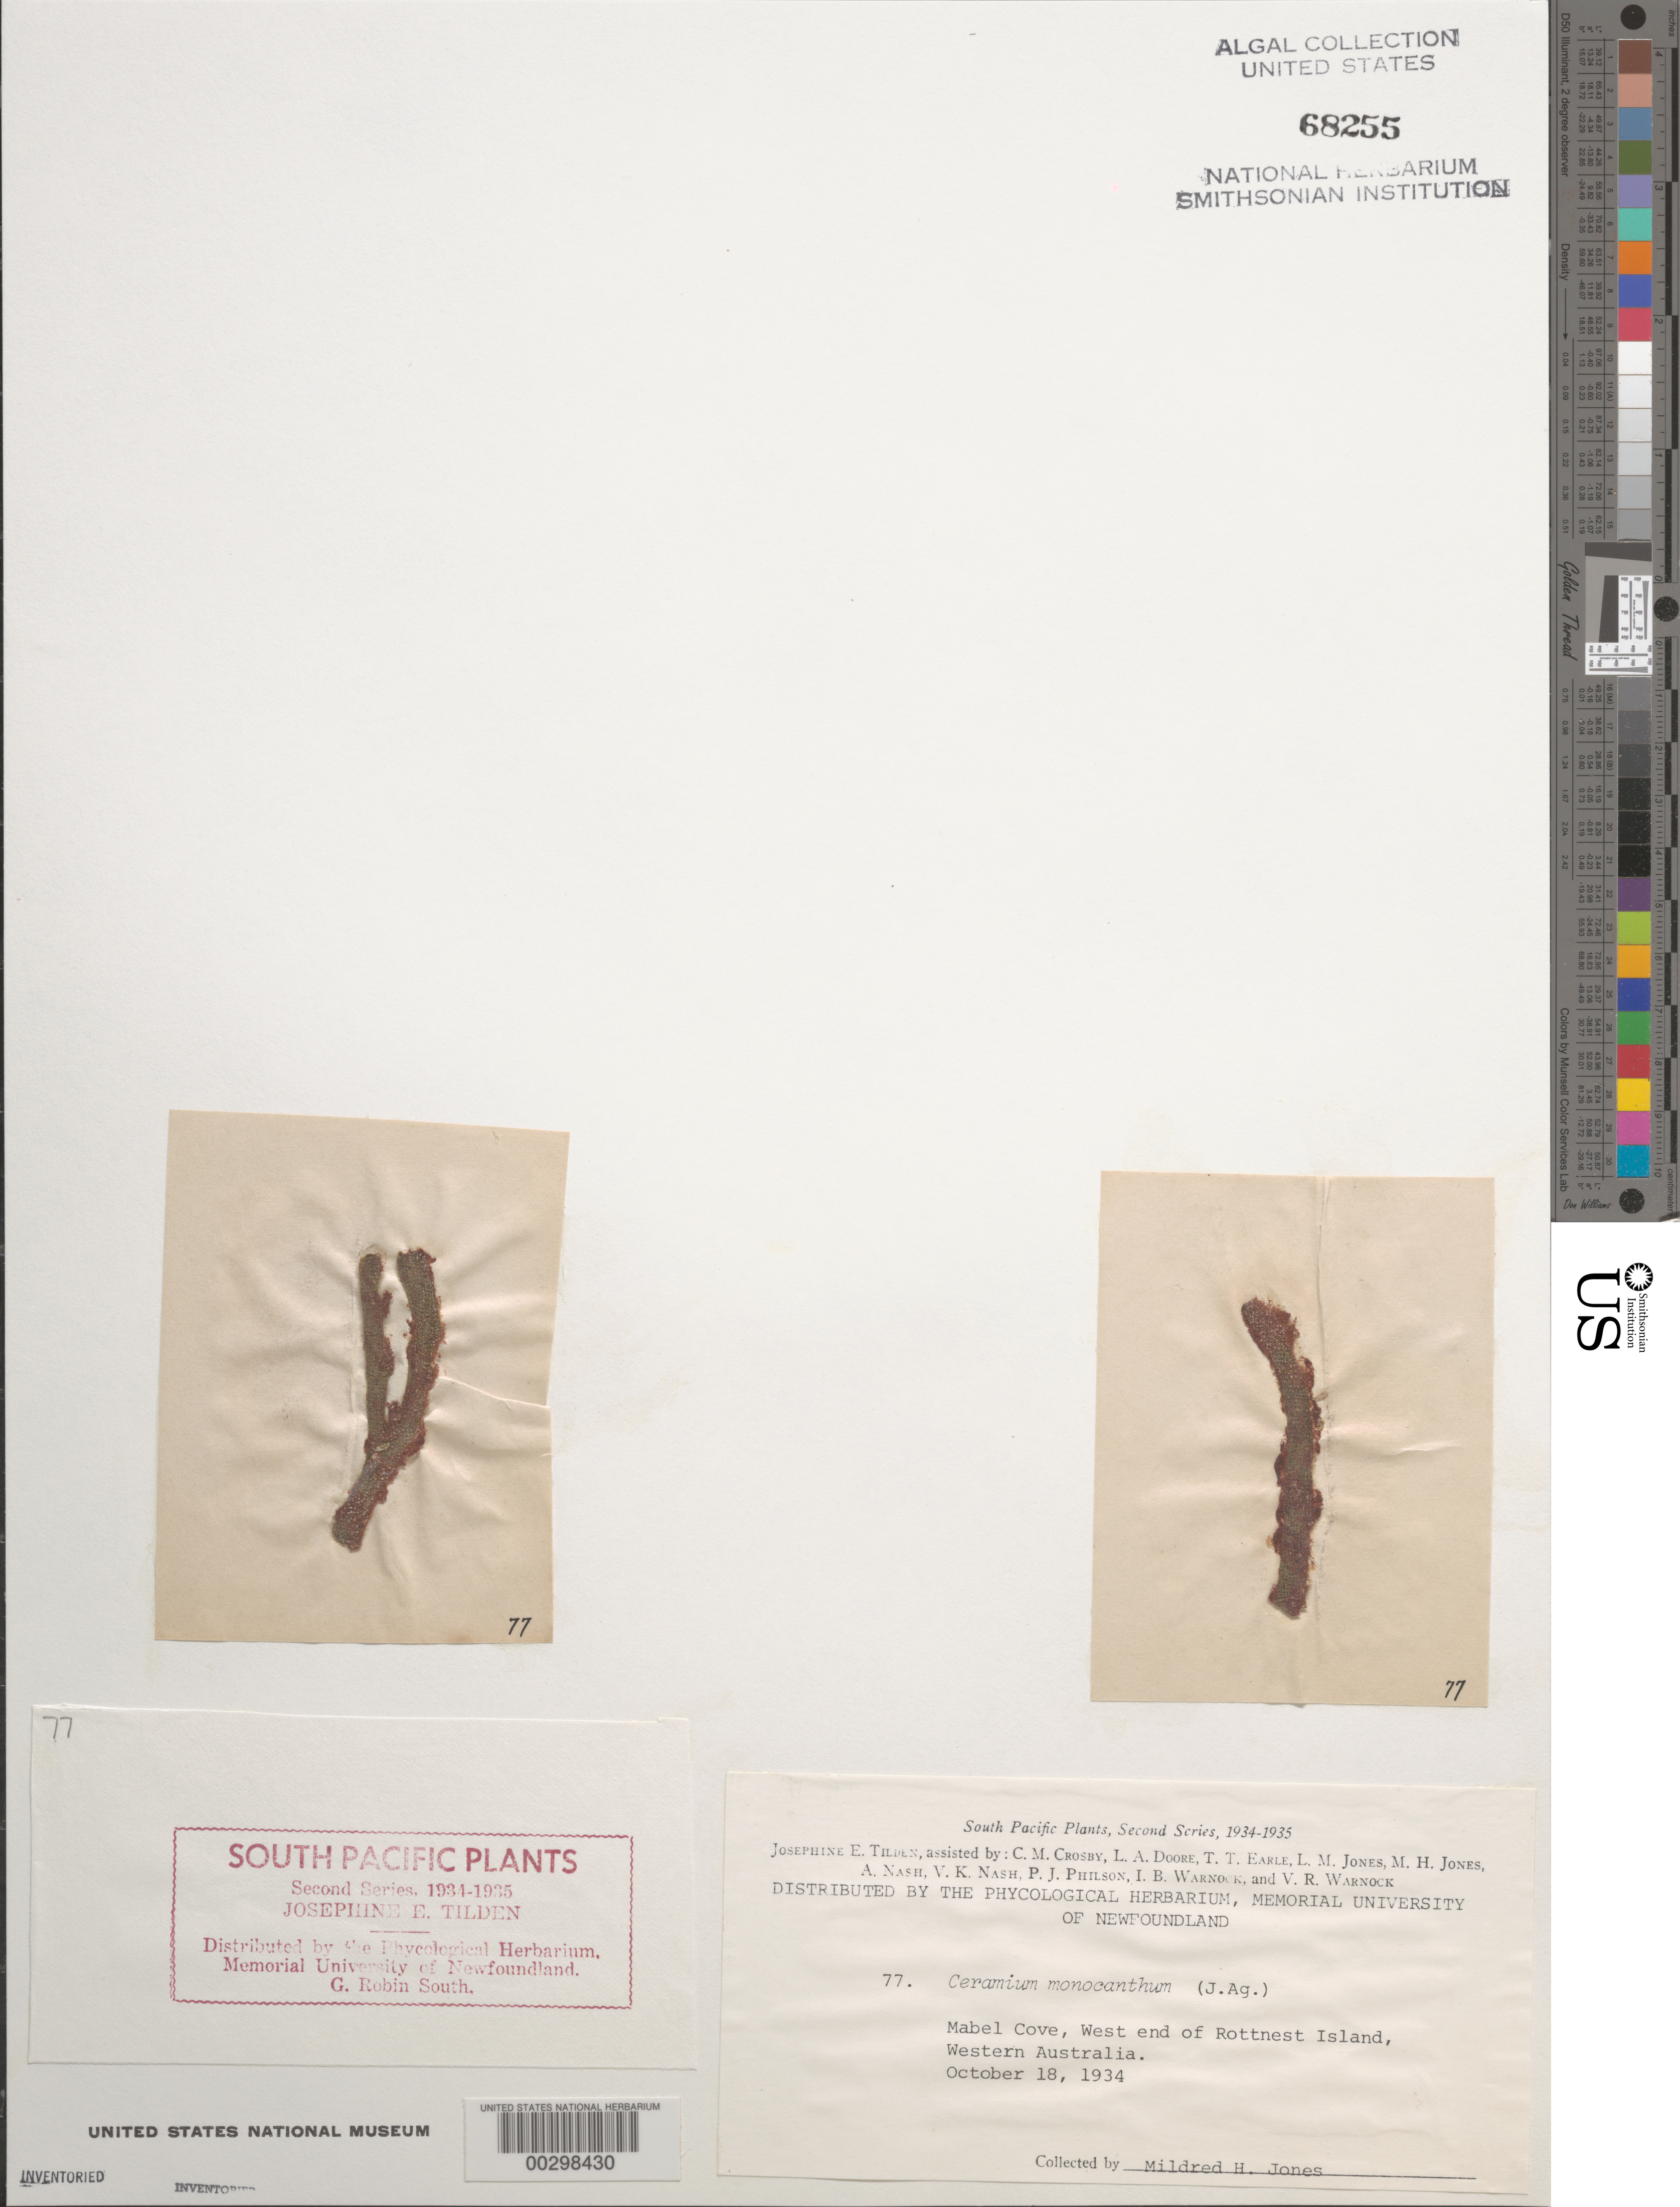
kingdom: Plantae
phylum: Rhodophyta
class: Florideophyceae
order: Ceramiales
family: Ceramiaceae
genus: Ceramium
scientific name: Ceramium monacanthum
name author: J. Agardh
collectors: M. H. Jones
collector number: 77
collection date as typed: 18 Oct 1934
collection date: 1934-10-18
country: Australia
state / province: Western Australia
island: Rottnest Island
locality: Mabel Cove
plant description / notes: Tilden, South Pacific Plants, Second Series, 1934-1935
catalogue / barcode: US 68255